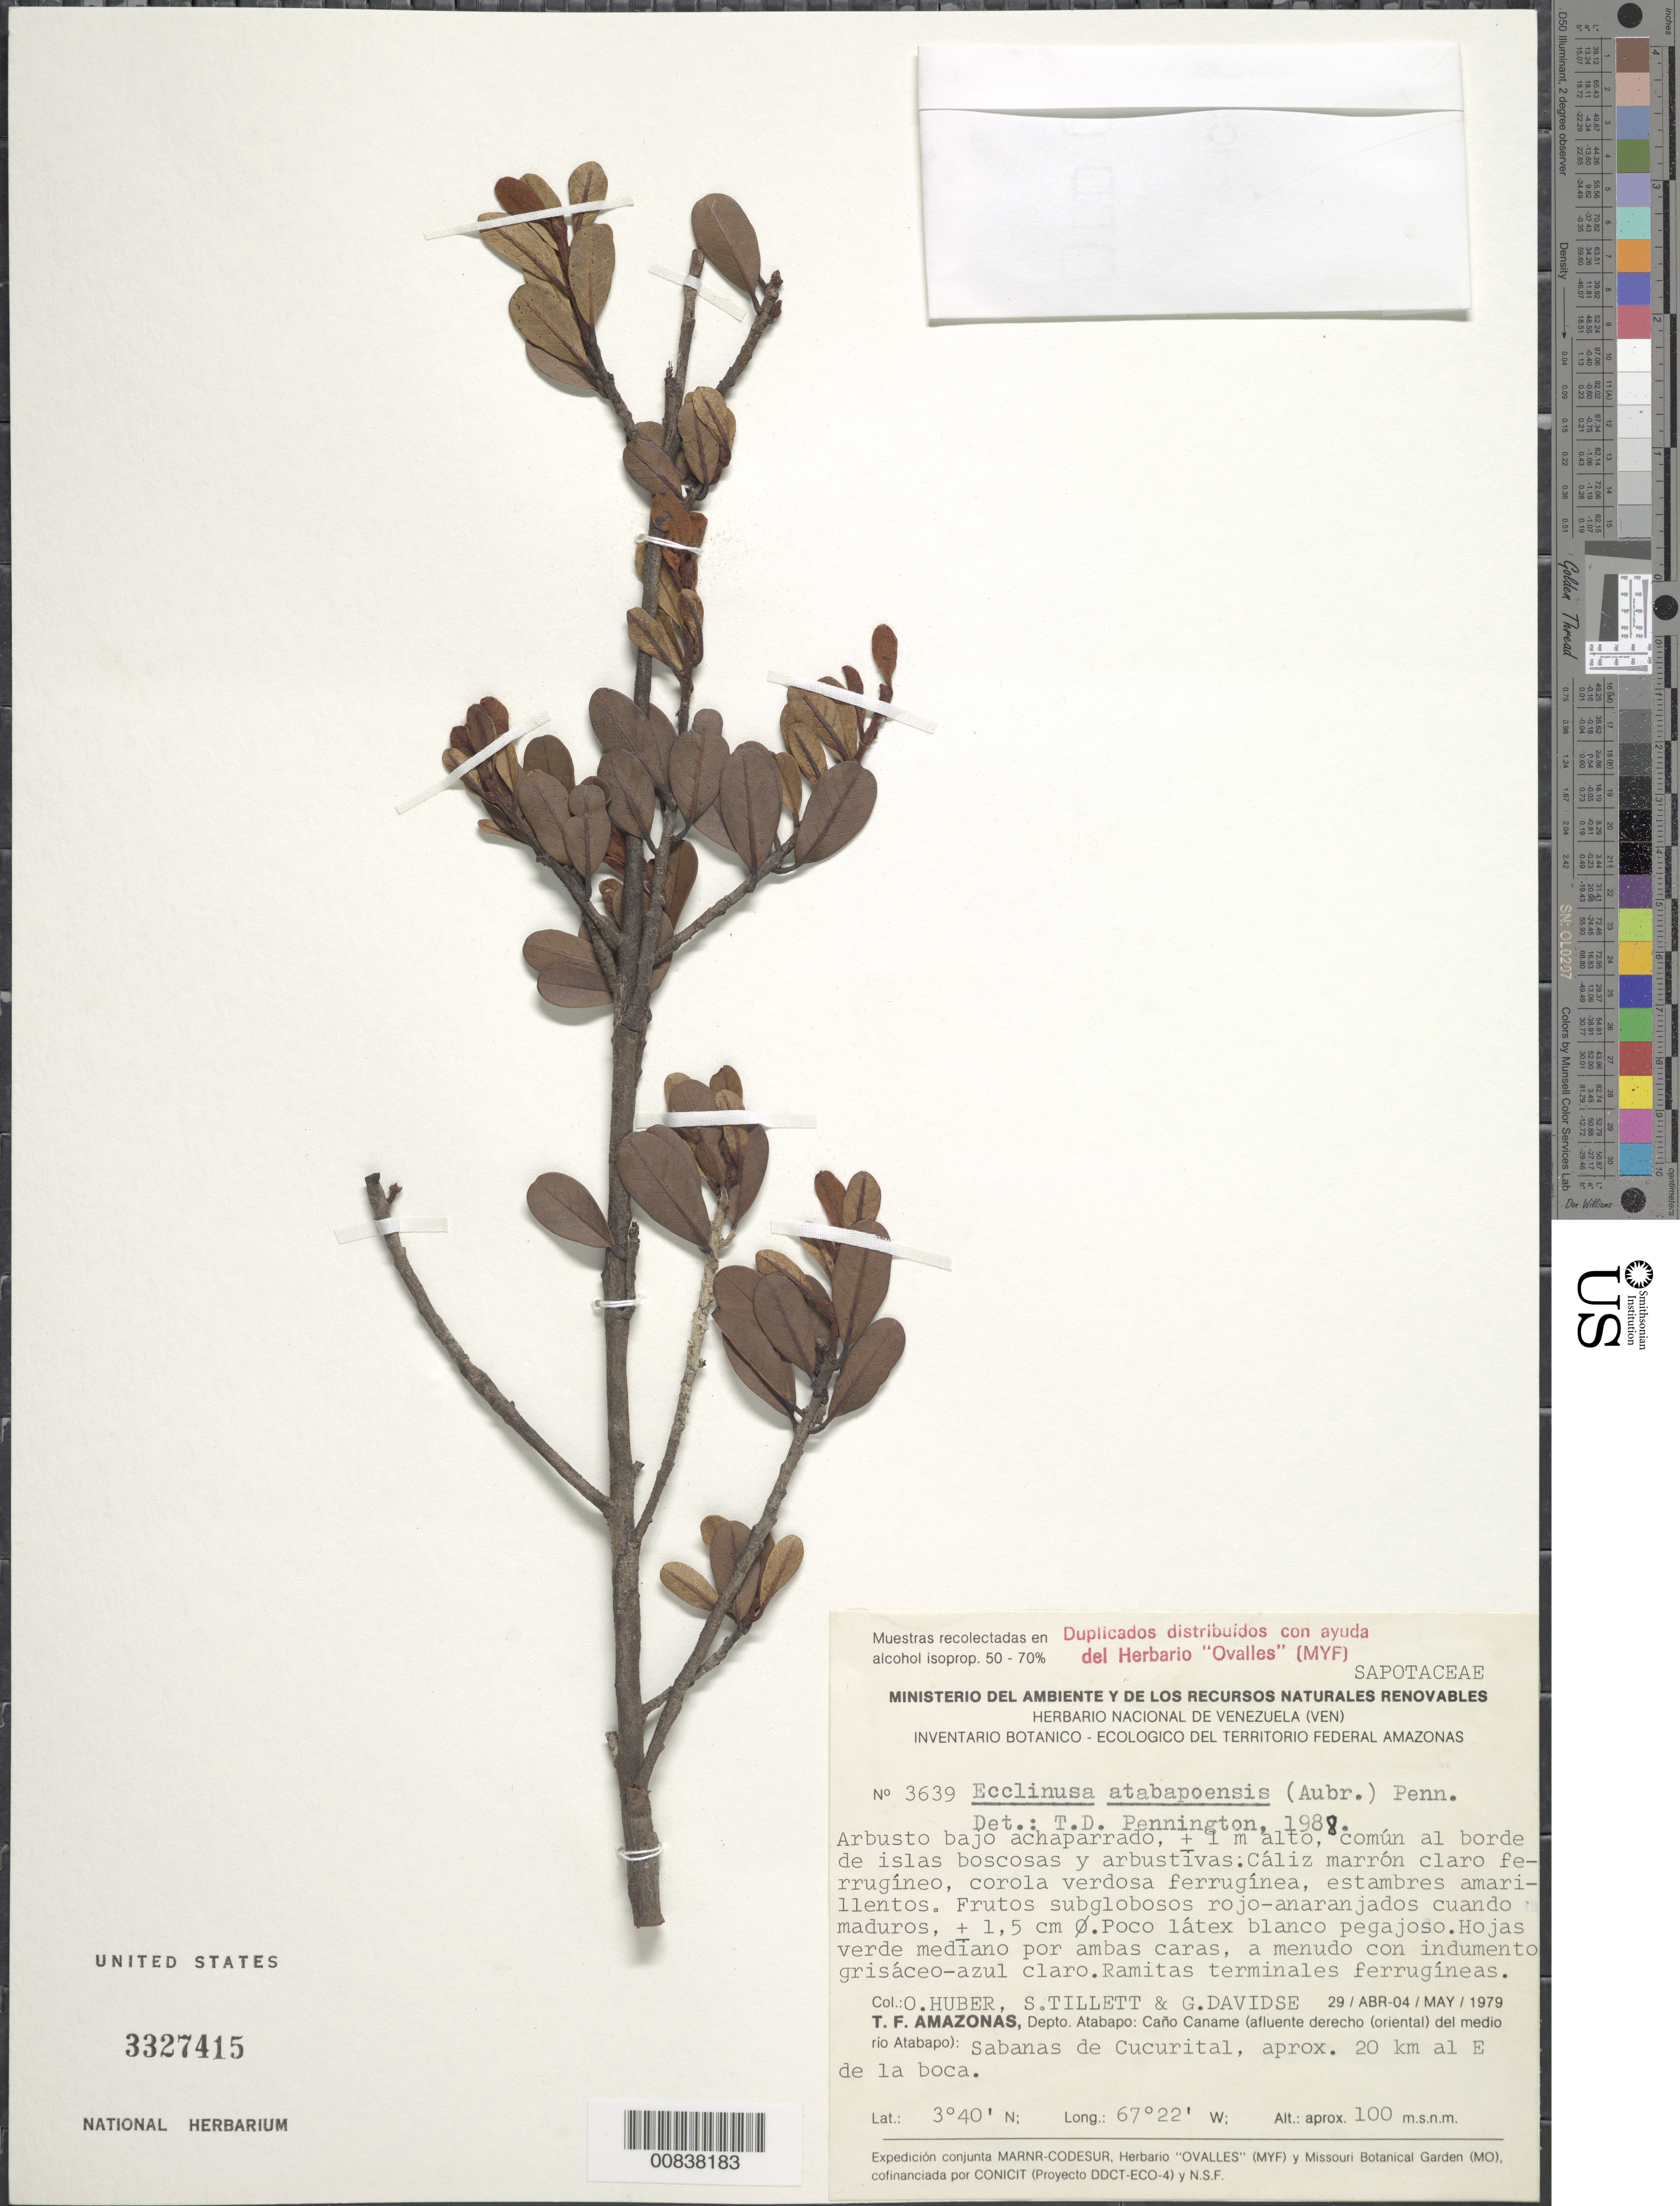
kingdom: Plantae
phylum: Tracheophyta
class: Magnoliopsida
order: Ericales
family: Sapotaceae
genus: Ecclinusa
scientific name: Ecclinusa atabapoensis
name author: (Aubrév.) T.D. Penn.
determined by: Pennington, T. D., (K)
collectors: O. Huber, S. S. Tillett & G. Davidse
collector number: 3639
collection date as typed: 29-Apr-79 to 4-May-79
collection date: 1979-04-29/1979-05-04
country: Venezuela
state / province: Amazonas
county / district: Atabapo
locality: Caño Caname (afluente derecho del medio Río Atabapo); Sabanas de Cucurital, aprox 20km al E de la boca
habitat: Borde de islas boscosas y arbustivas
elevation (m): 100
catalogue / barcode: US 3327415